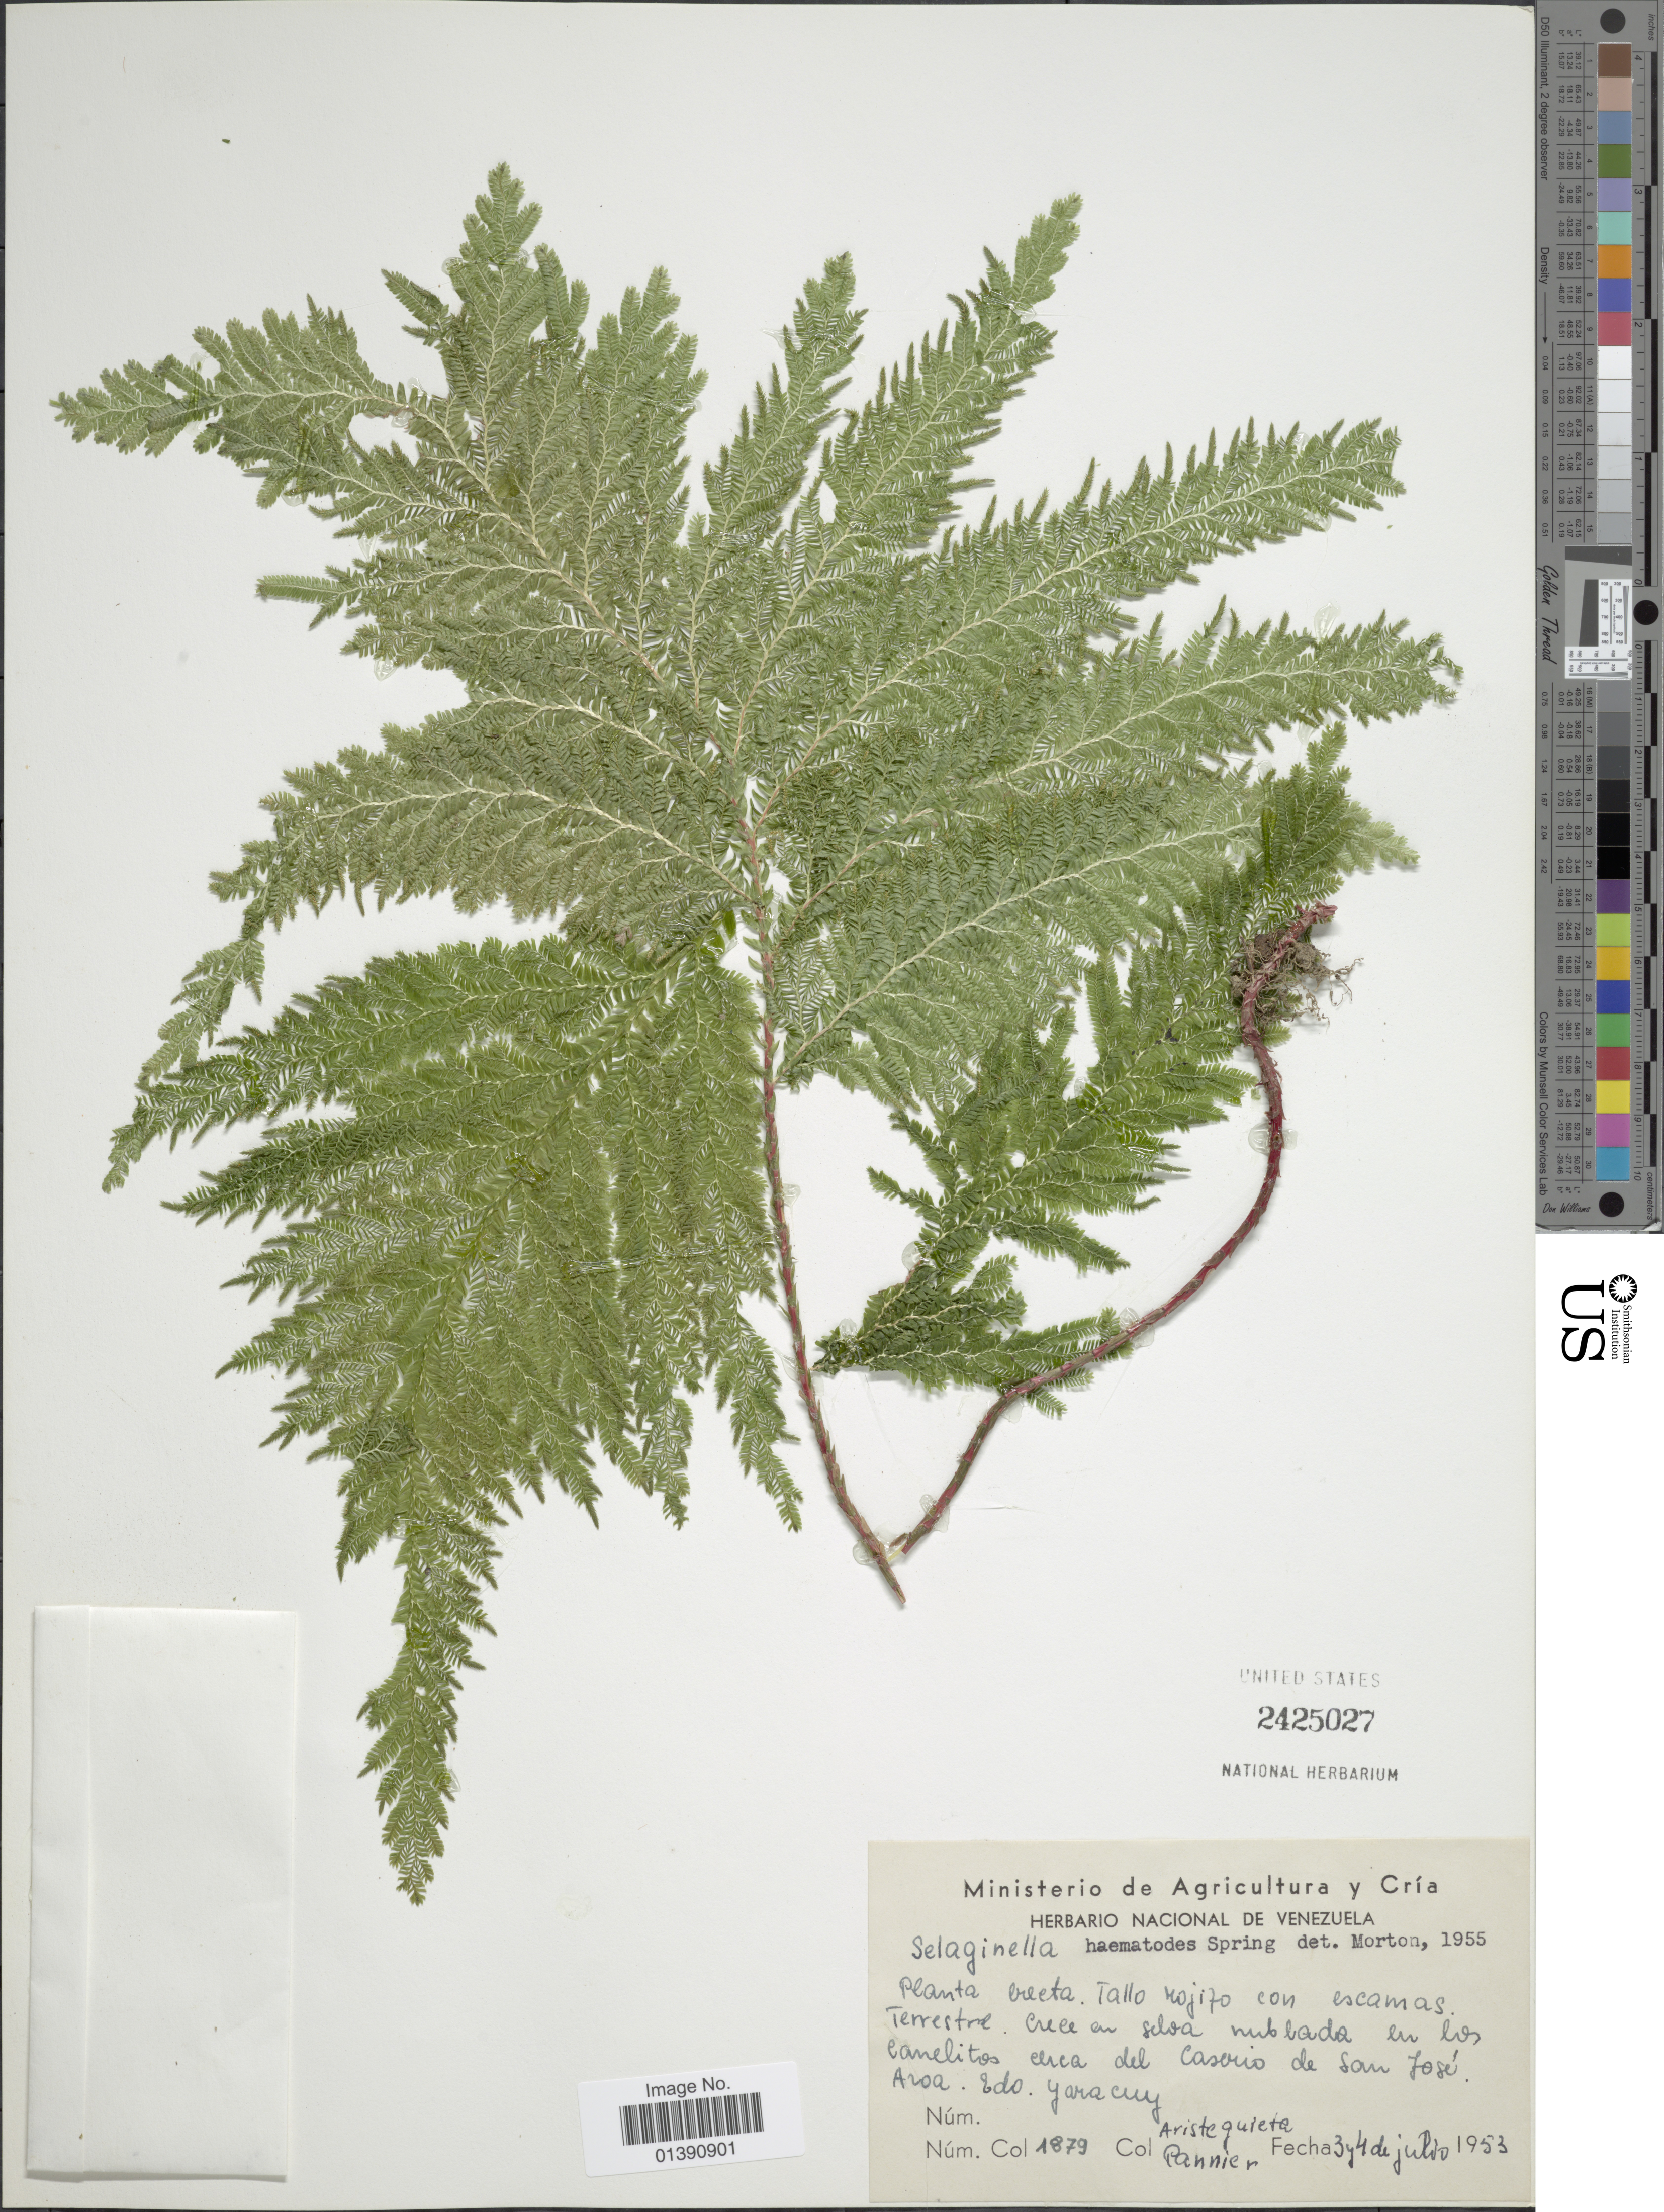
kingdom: Plantae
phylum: Tracheophyta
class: Lycopodiopsida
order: Selaginellales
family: Selaginellaceae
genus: Selaginella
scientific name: Selaginella haematodes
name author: (Kunze) Spring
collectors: -. Aristeguieta & F. Pannier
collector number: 1879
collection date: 1953-07-03/1953-07-04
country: Venezuela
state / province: Yaracuy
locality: Crece en selva nublada en los canelitos cerca del caserio de San José Aroa Edo Yaracuy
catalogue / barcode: US 2425027